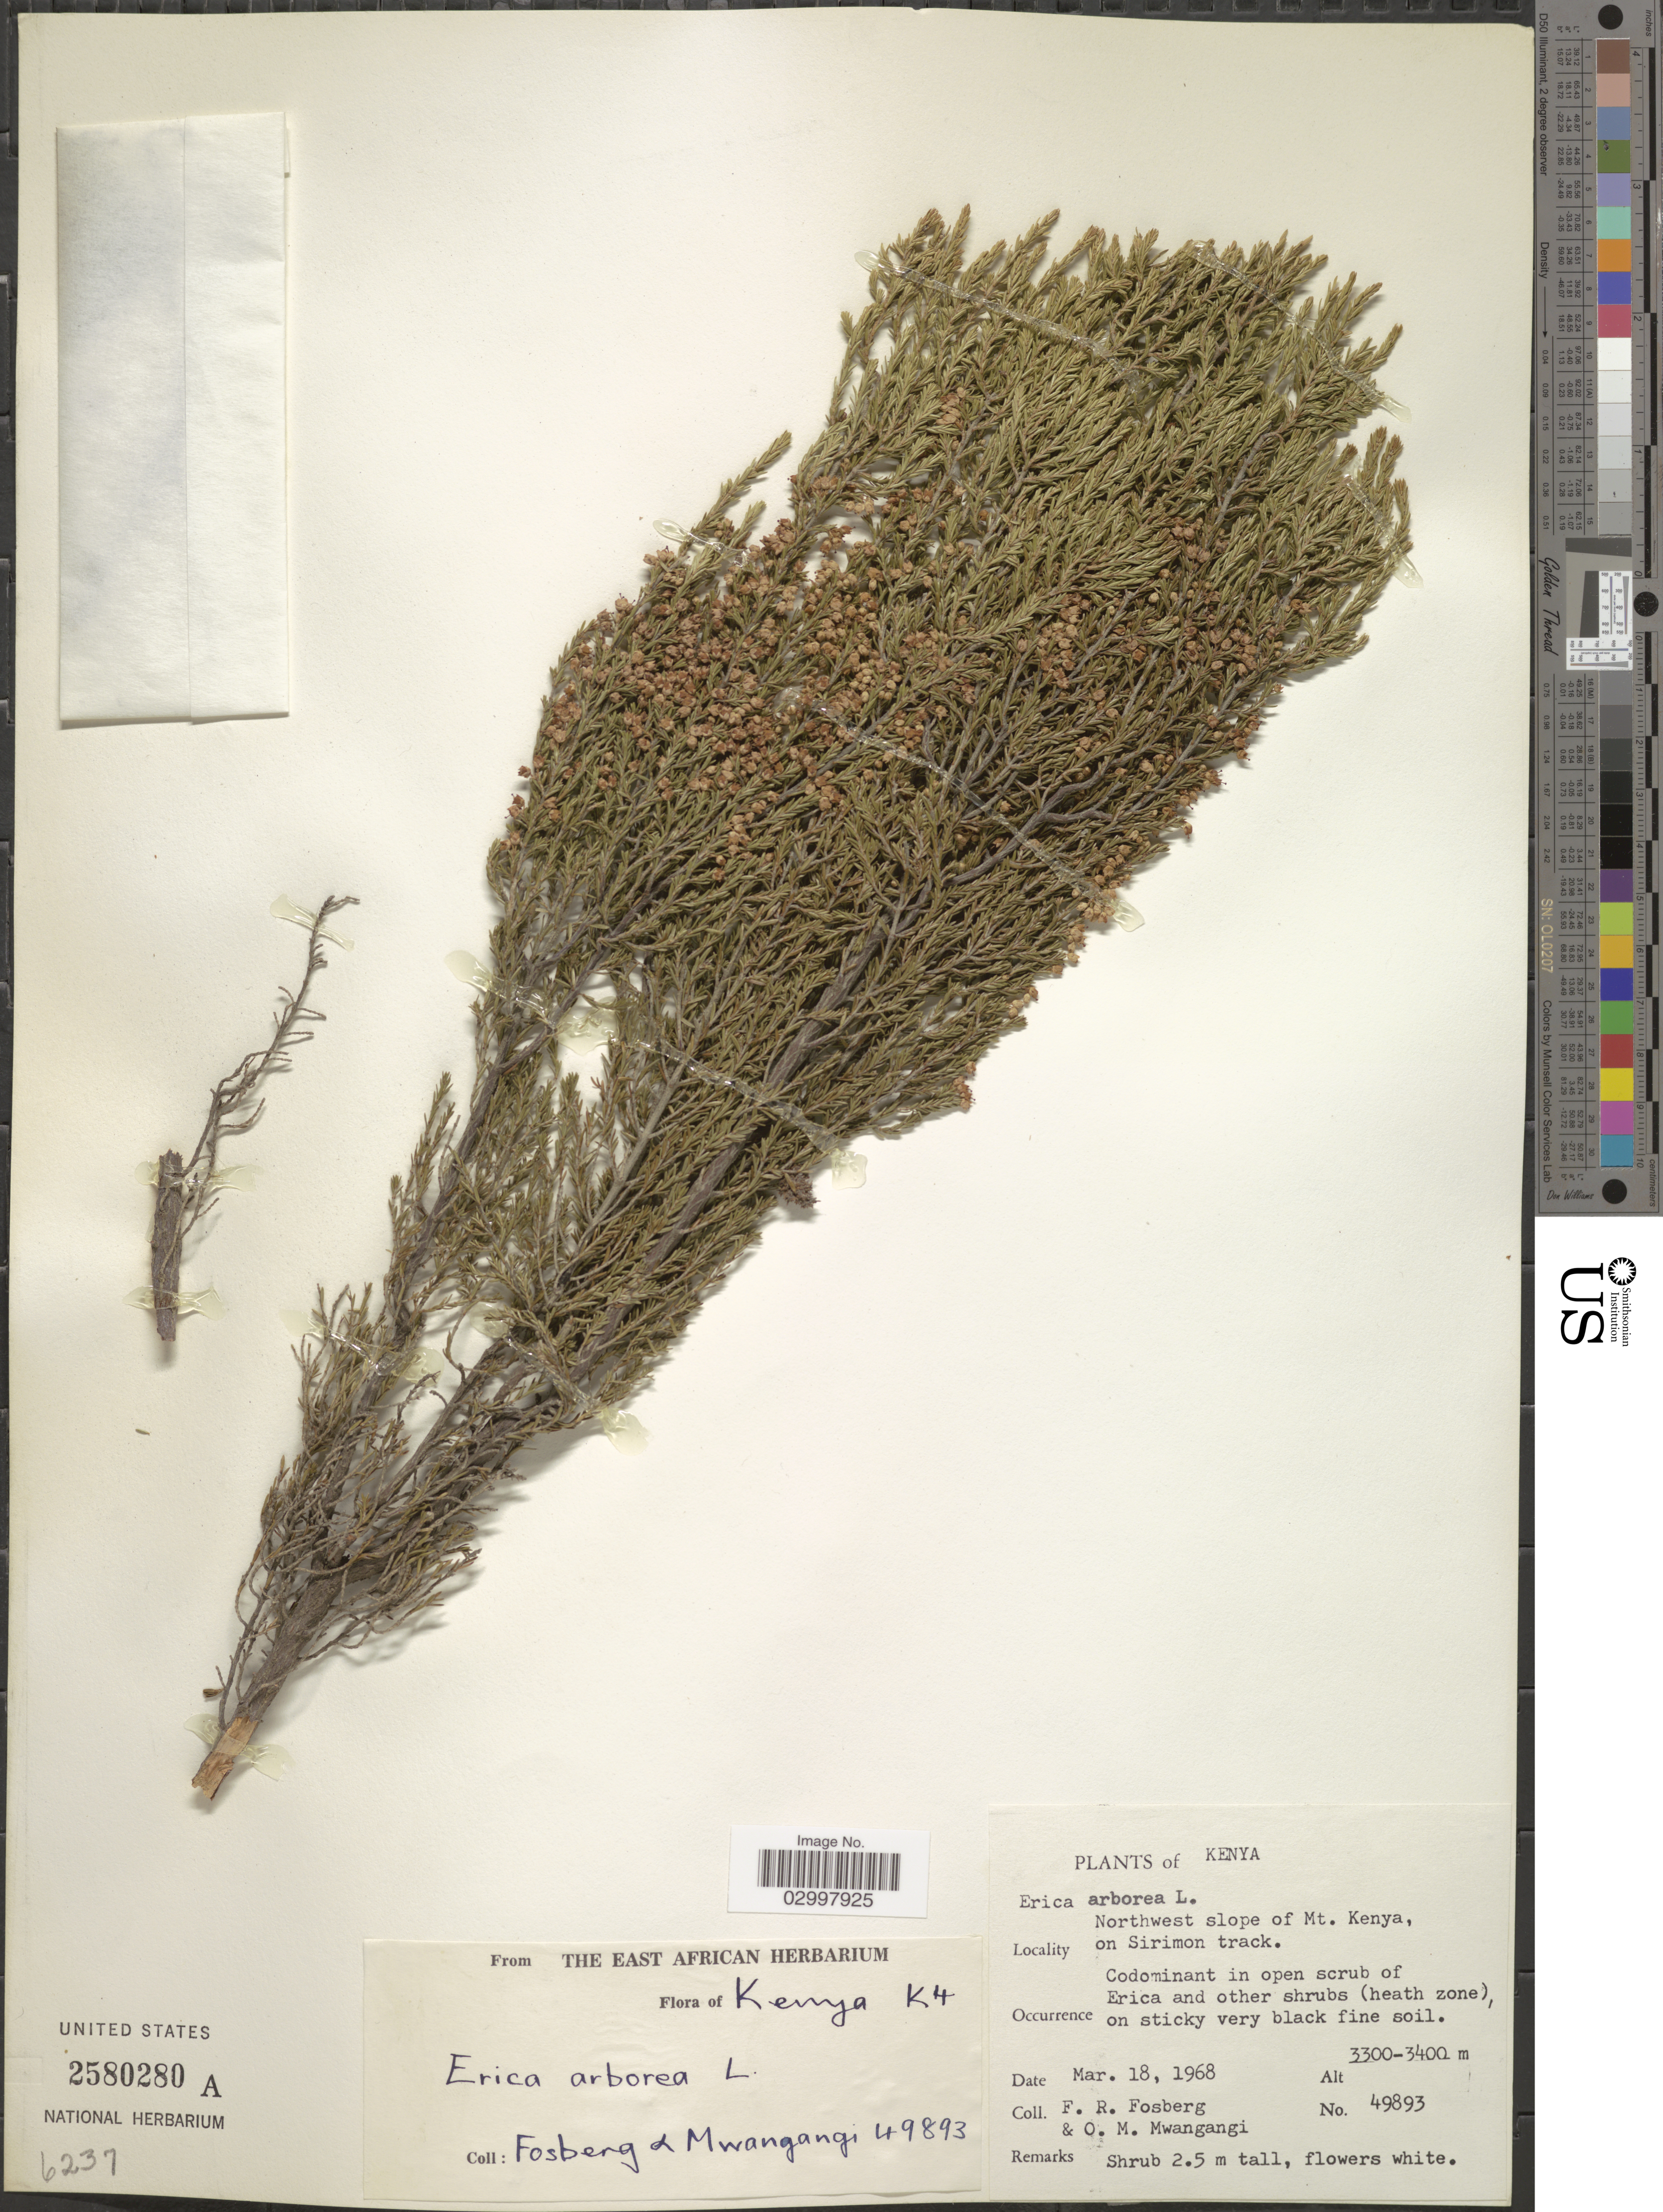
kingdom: Plantae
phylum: Tracheophyta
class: Magnoliopsida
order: Ericales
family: Ericaceae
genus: Erica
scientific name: Erica arborea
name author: L.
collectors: F. R. Fosberg & O. M. Mwangangi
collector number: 49893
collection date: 1968-03-18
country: Kenya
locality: Northwest slope of Mt. Kenya, on Sirimon track.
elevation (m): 3300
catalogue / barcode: US 2580280A